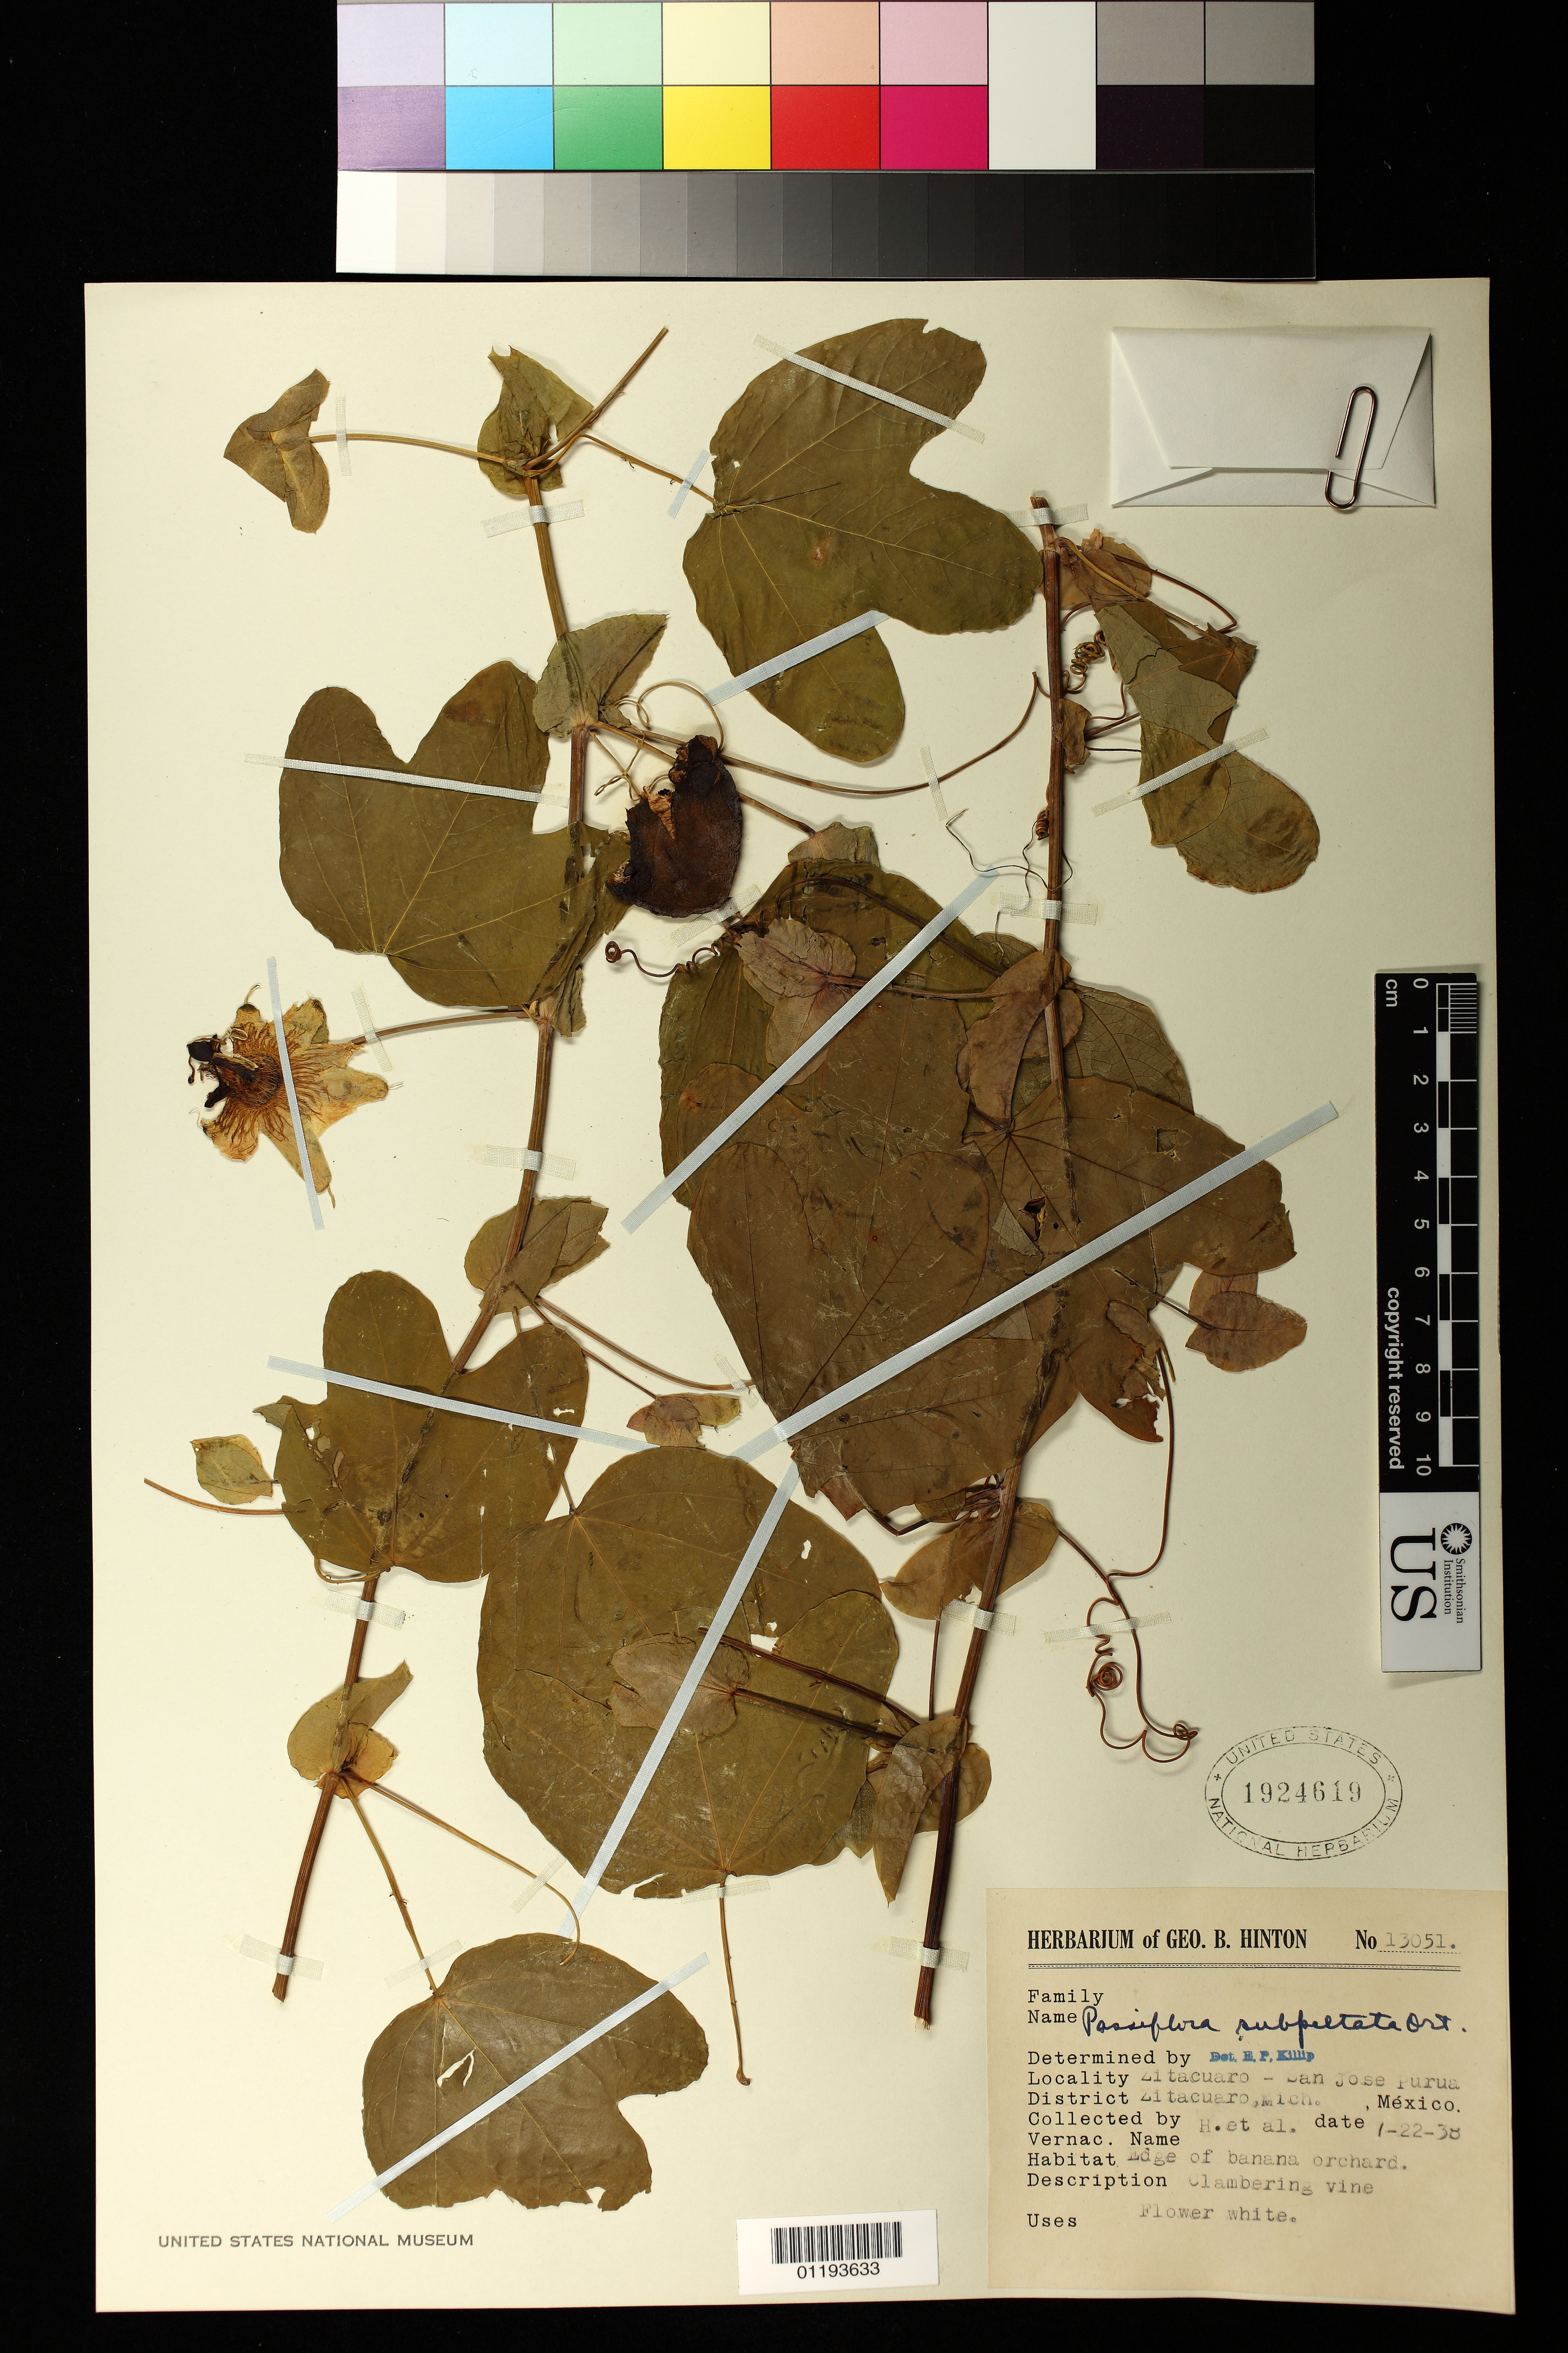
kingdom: Plantae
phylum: Tracheophyta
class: Magnoliopsida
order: Malpighiales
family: Passifloraceae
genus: Passiflora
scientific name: Passiflora subpeltata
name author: Ortega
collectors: G. B. Hinton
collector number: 13051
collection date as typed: Jan 22 1938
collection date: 1938-01-22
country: Mexico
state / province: Michoacán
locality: Zitacuaro district: Zitacuaro - San Jose purua. Edge of banana orchard.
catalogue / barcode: US 1924619